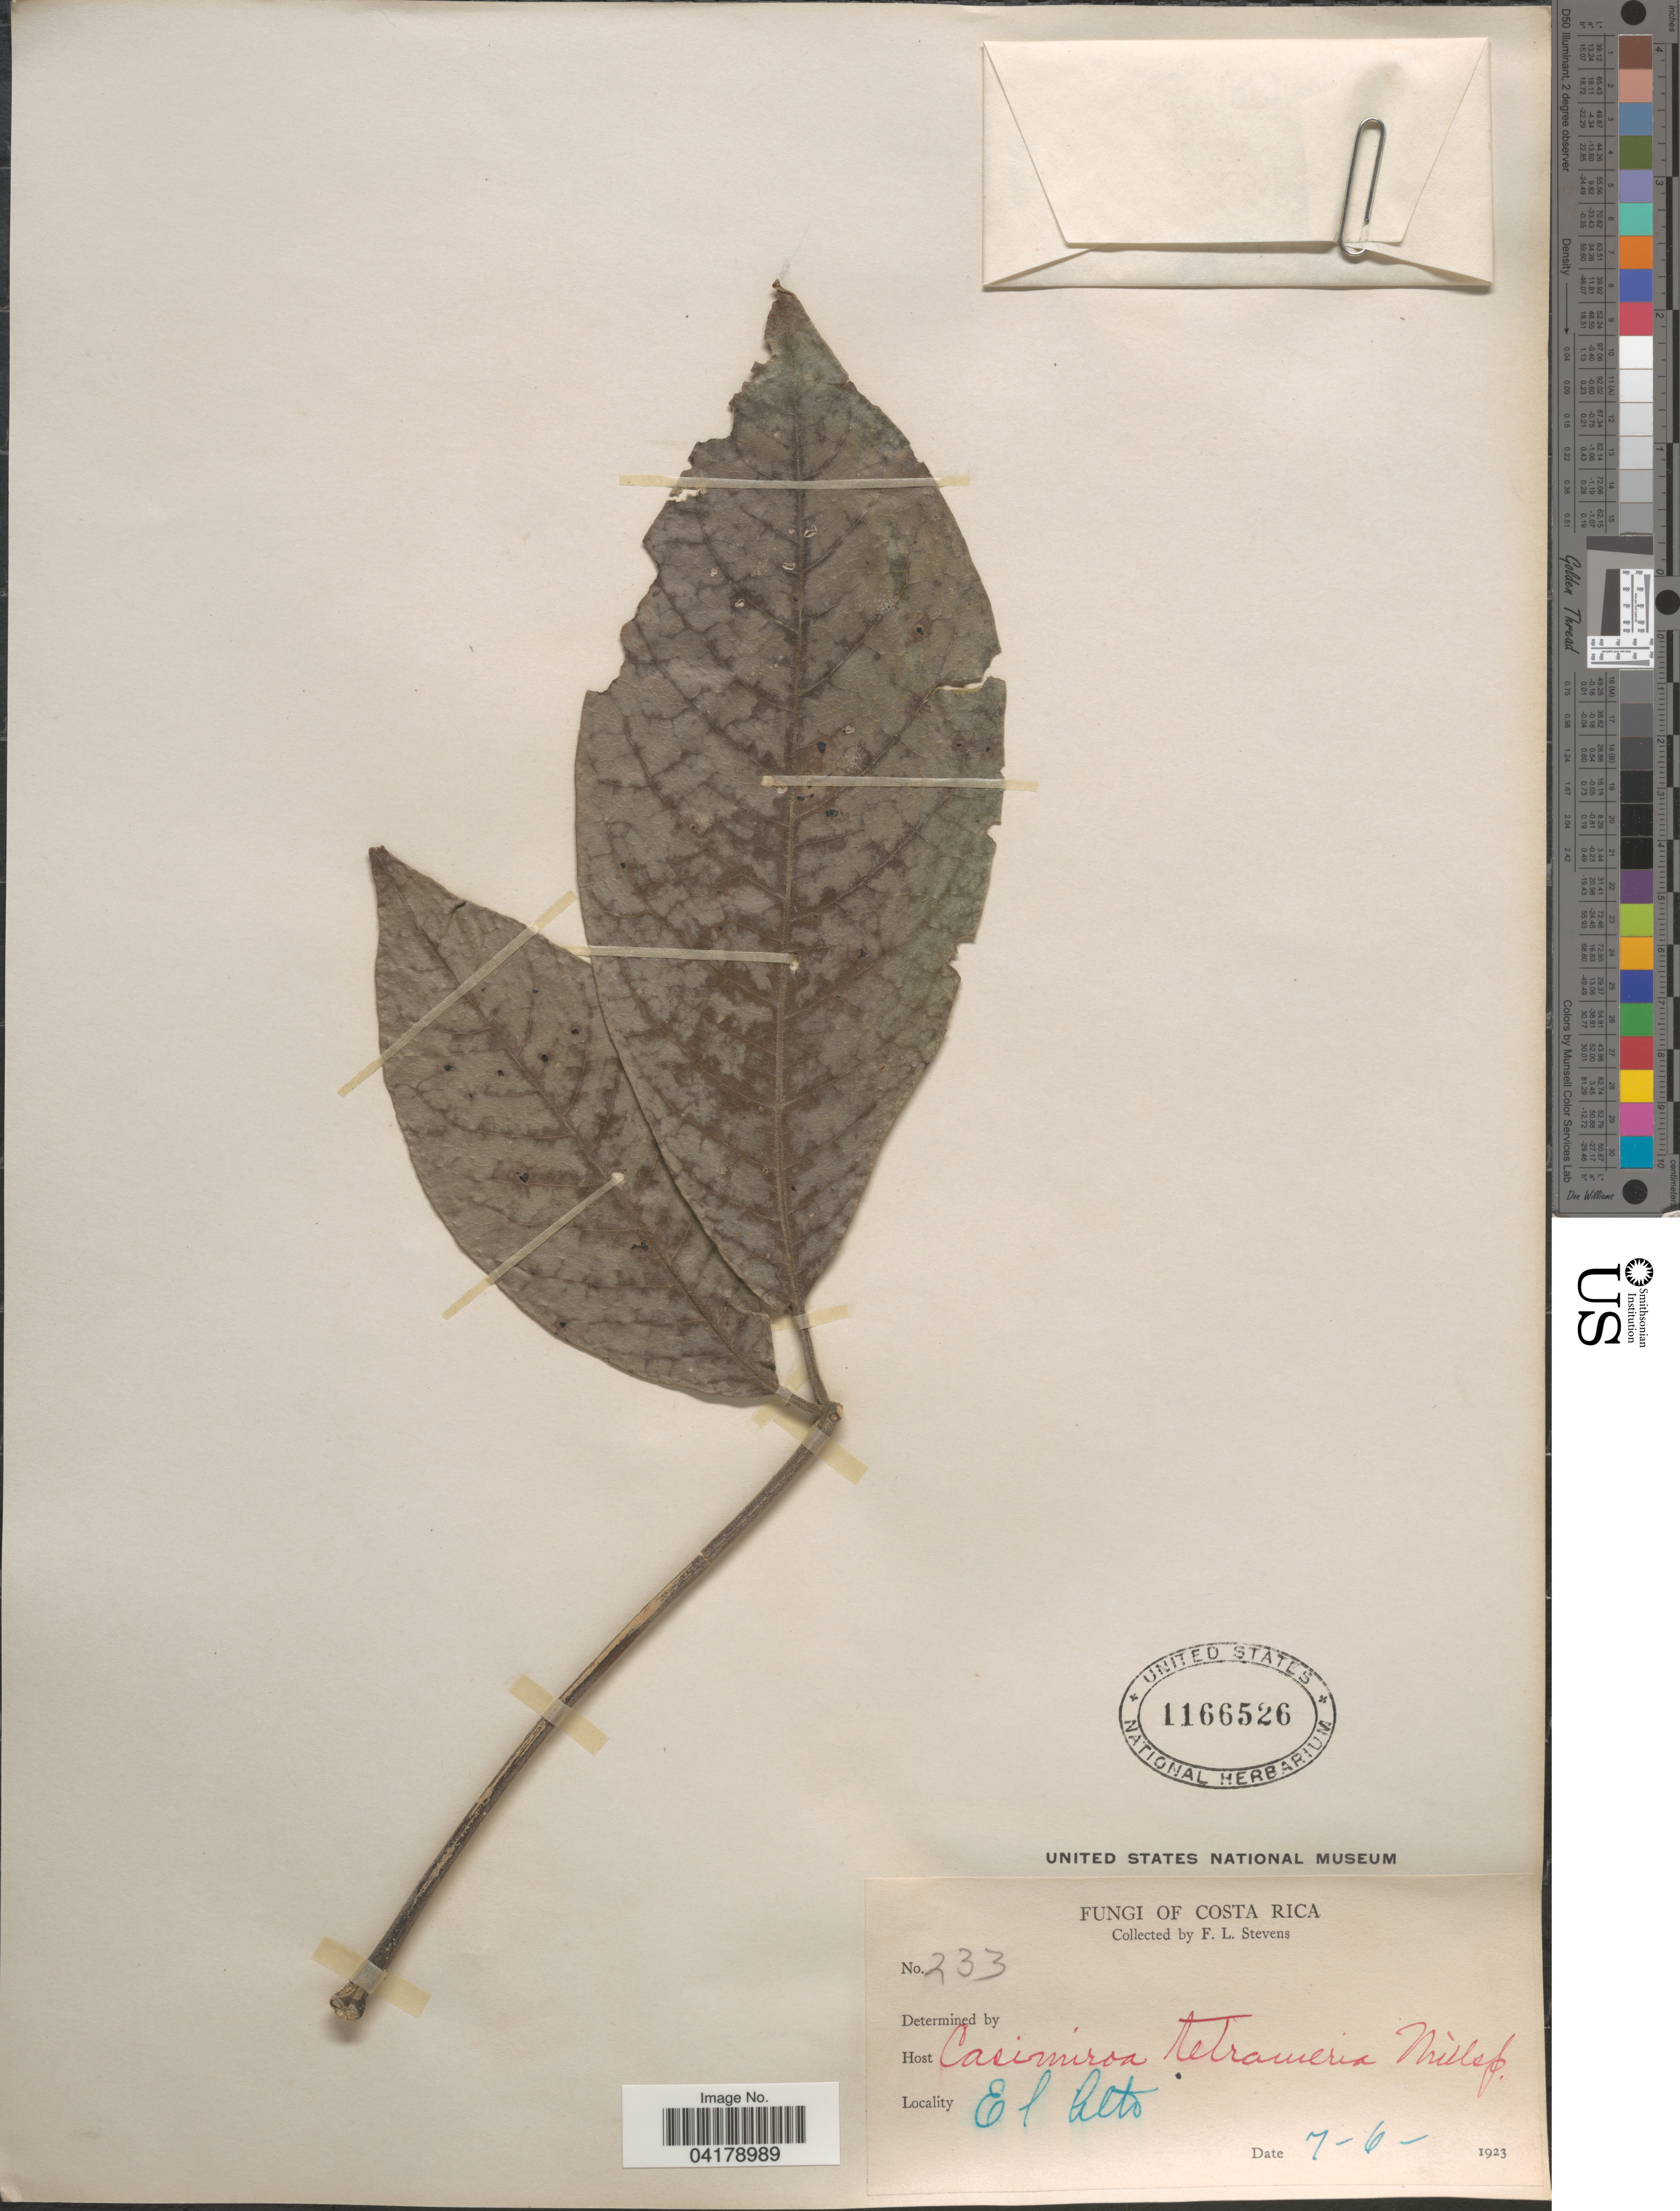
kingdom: Plantae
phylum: Tracheophyta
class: Magnoliopsida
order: Sapindales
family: Rutaceae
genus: Casimiroa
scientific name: Casimiroa tetrameria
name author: Millsp.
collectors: F. L. Stevens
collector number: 233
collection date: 1923-06-07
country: Costa Rica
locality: El Alto.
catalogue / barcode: US 1166526